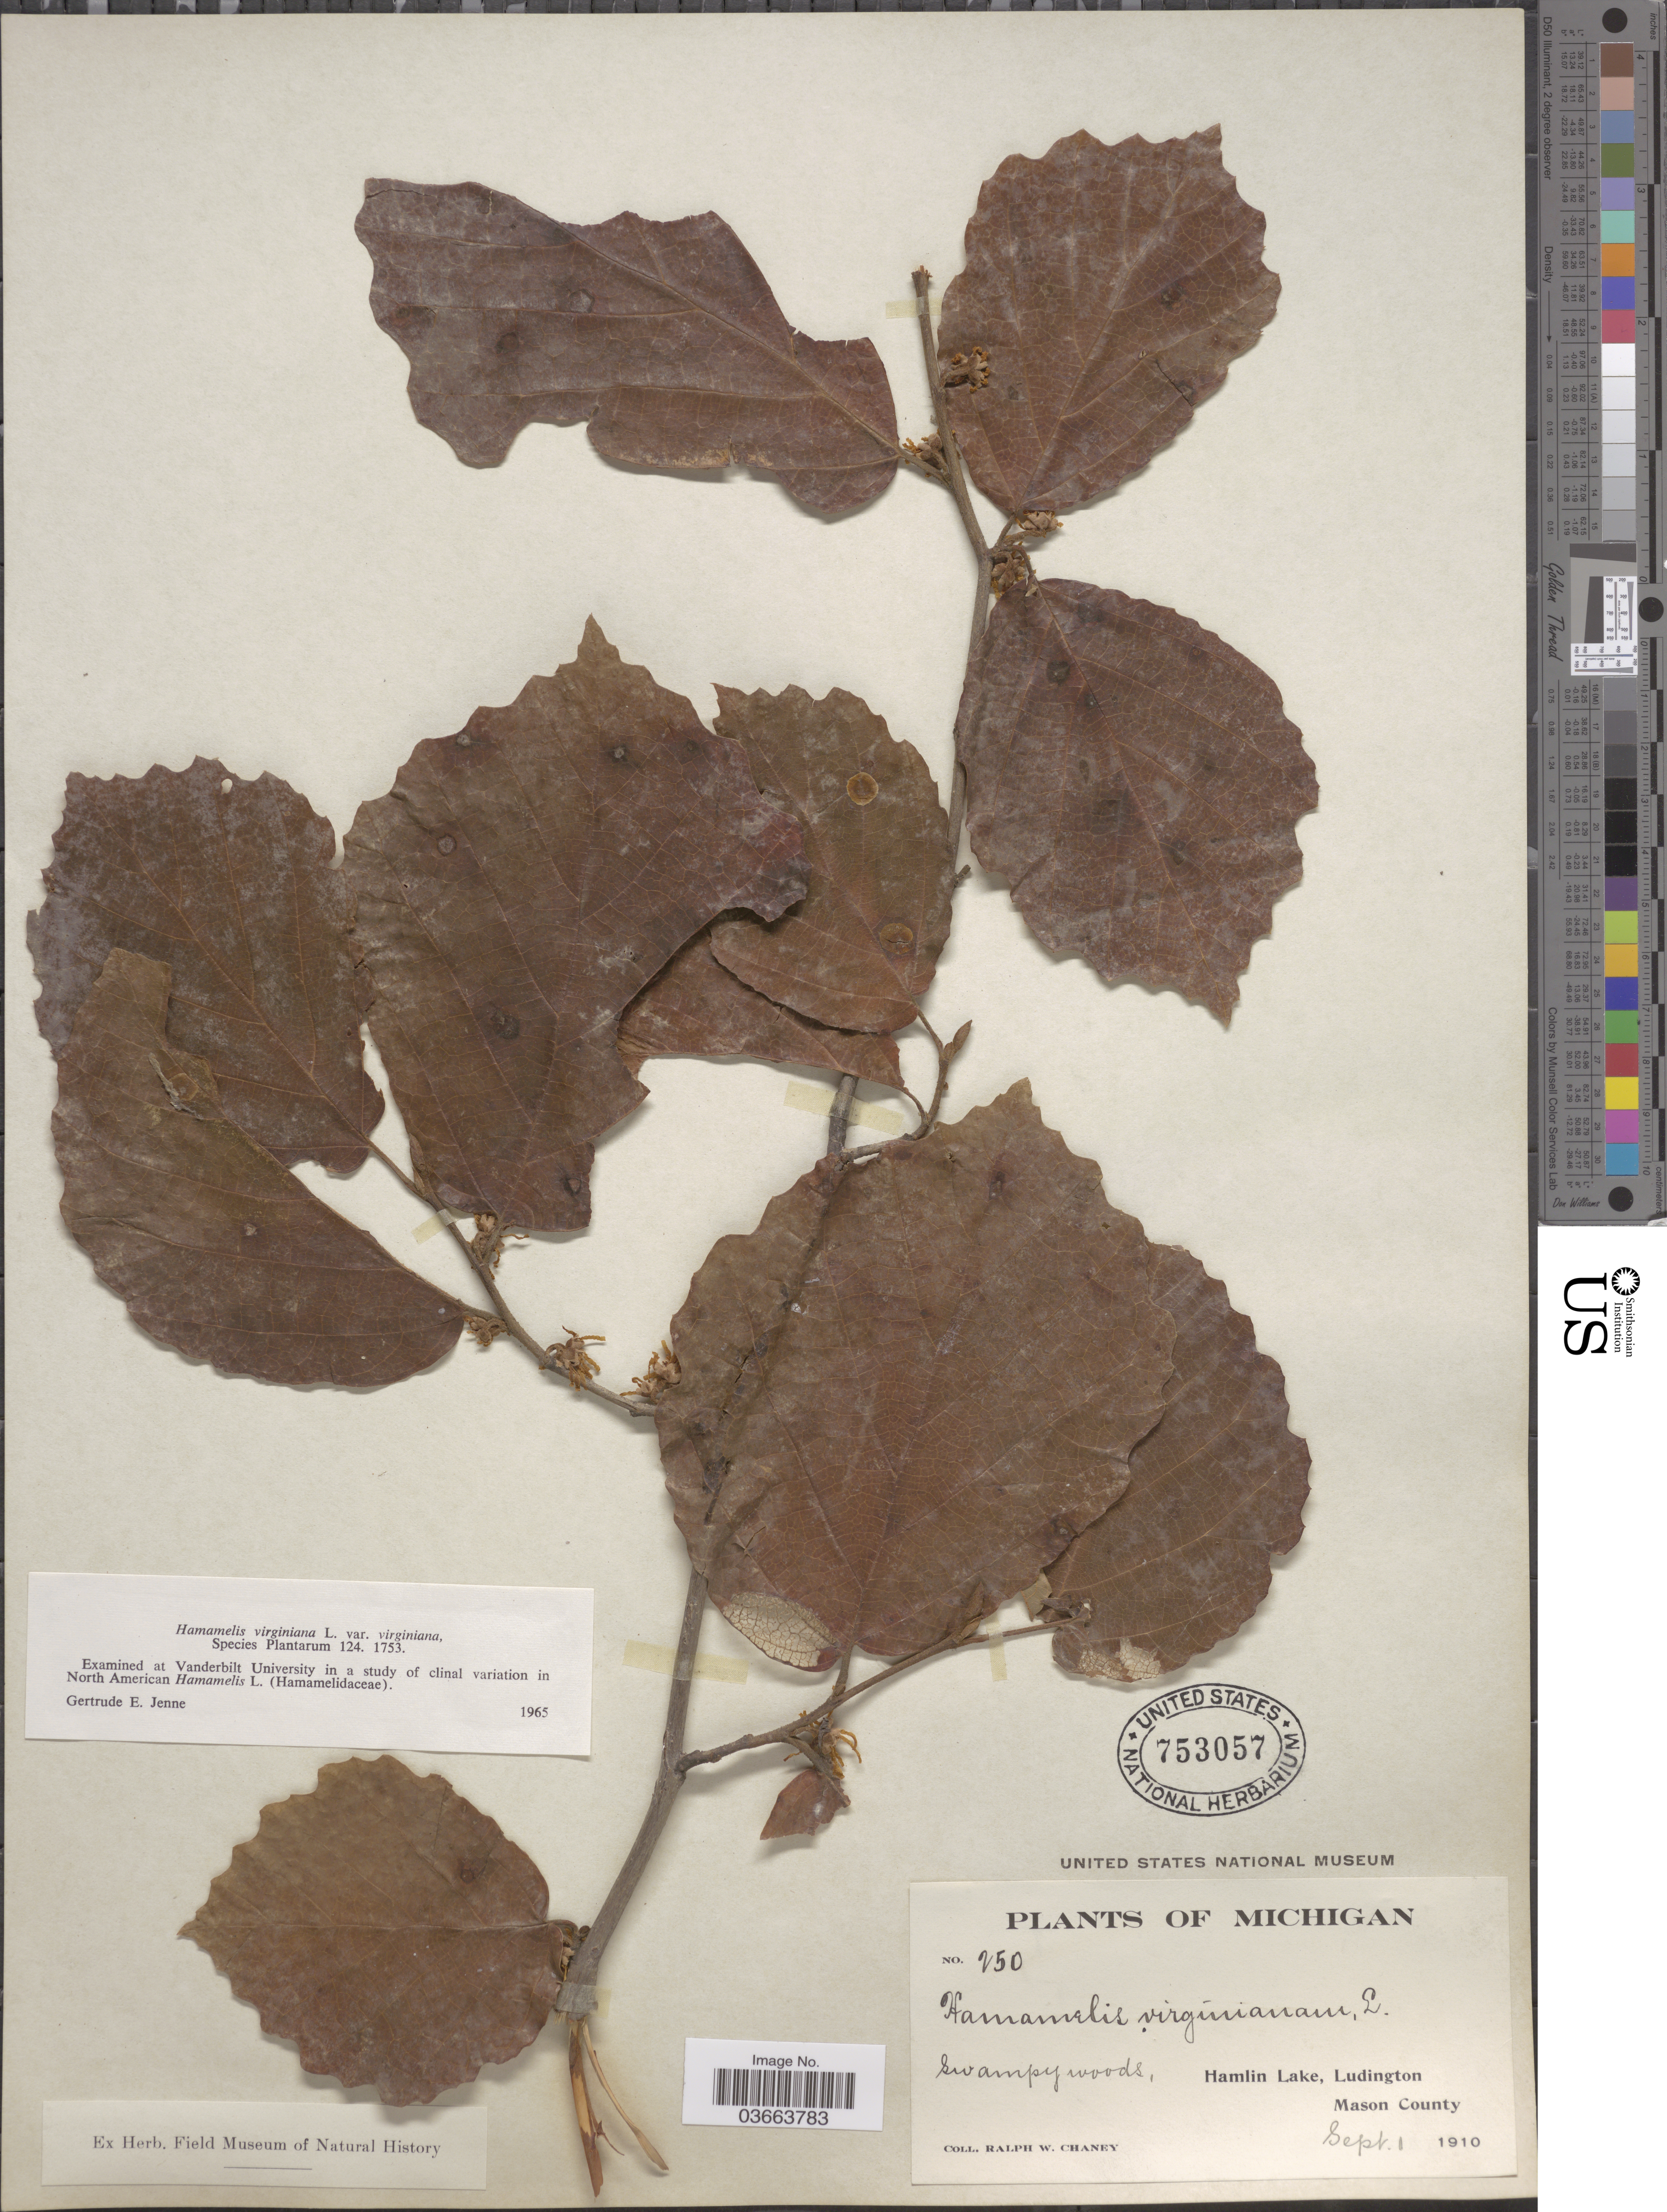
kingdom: Plantae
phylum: Tracheophyta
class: Magnoliopsida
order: Saxifragales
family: Hamamelidaceae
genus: Hamamelis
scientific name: Hamamelis virginiana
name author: L.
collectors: R. Chaney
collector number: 250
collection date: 1910-07-01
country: United States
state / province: Michigan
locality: Hamlin Lake, Ludington. Mason County.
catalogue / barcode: US 753057